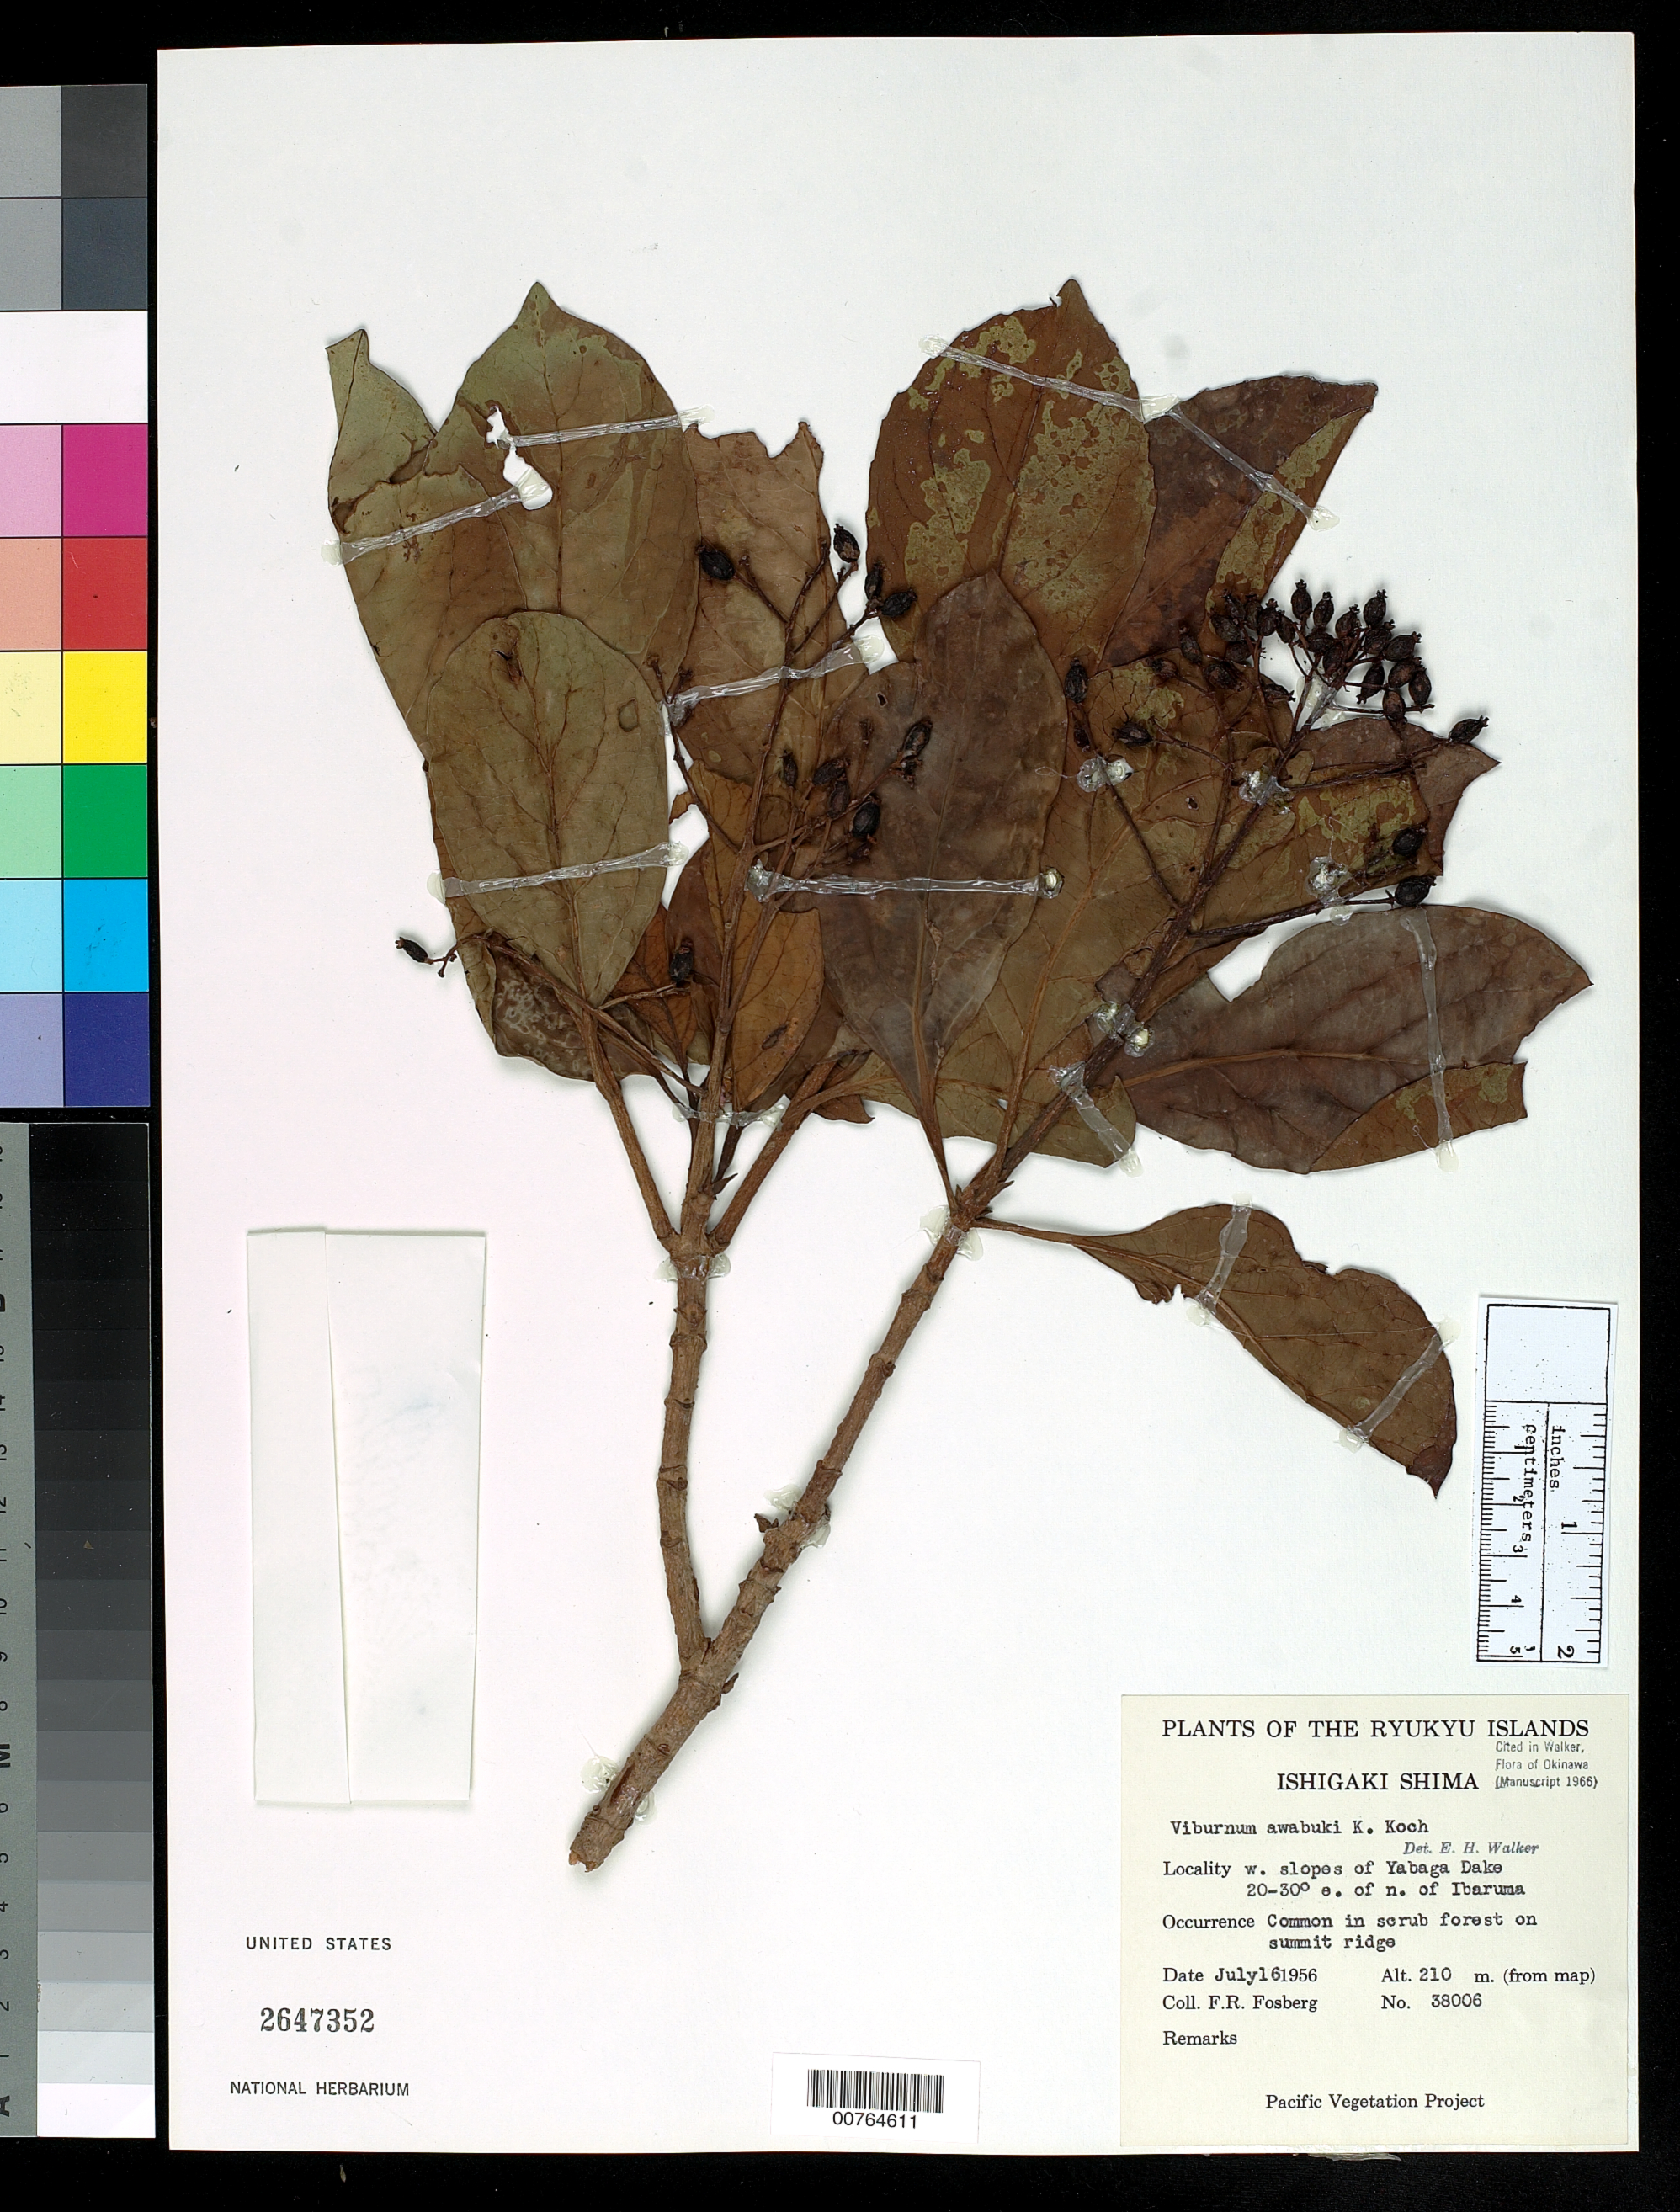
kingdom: Plantae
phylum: Tracheophyta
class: Magnoliopsida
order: Dipsacales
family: Viburnaceae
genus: Viburnum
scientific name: Viburnum awabuki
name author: K. Koch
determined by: Walker, E. H.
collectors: F. R. Fosberg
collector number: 38006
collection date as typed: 16 May 1956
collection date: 1956-05-16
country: Japan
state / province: Okinawa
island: Ishigaki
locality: W slopes of Yabaga Dake, N of Ibaruma. [Sakishima Islands]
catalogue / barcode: US 2647352